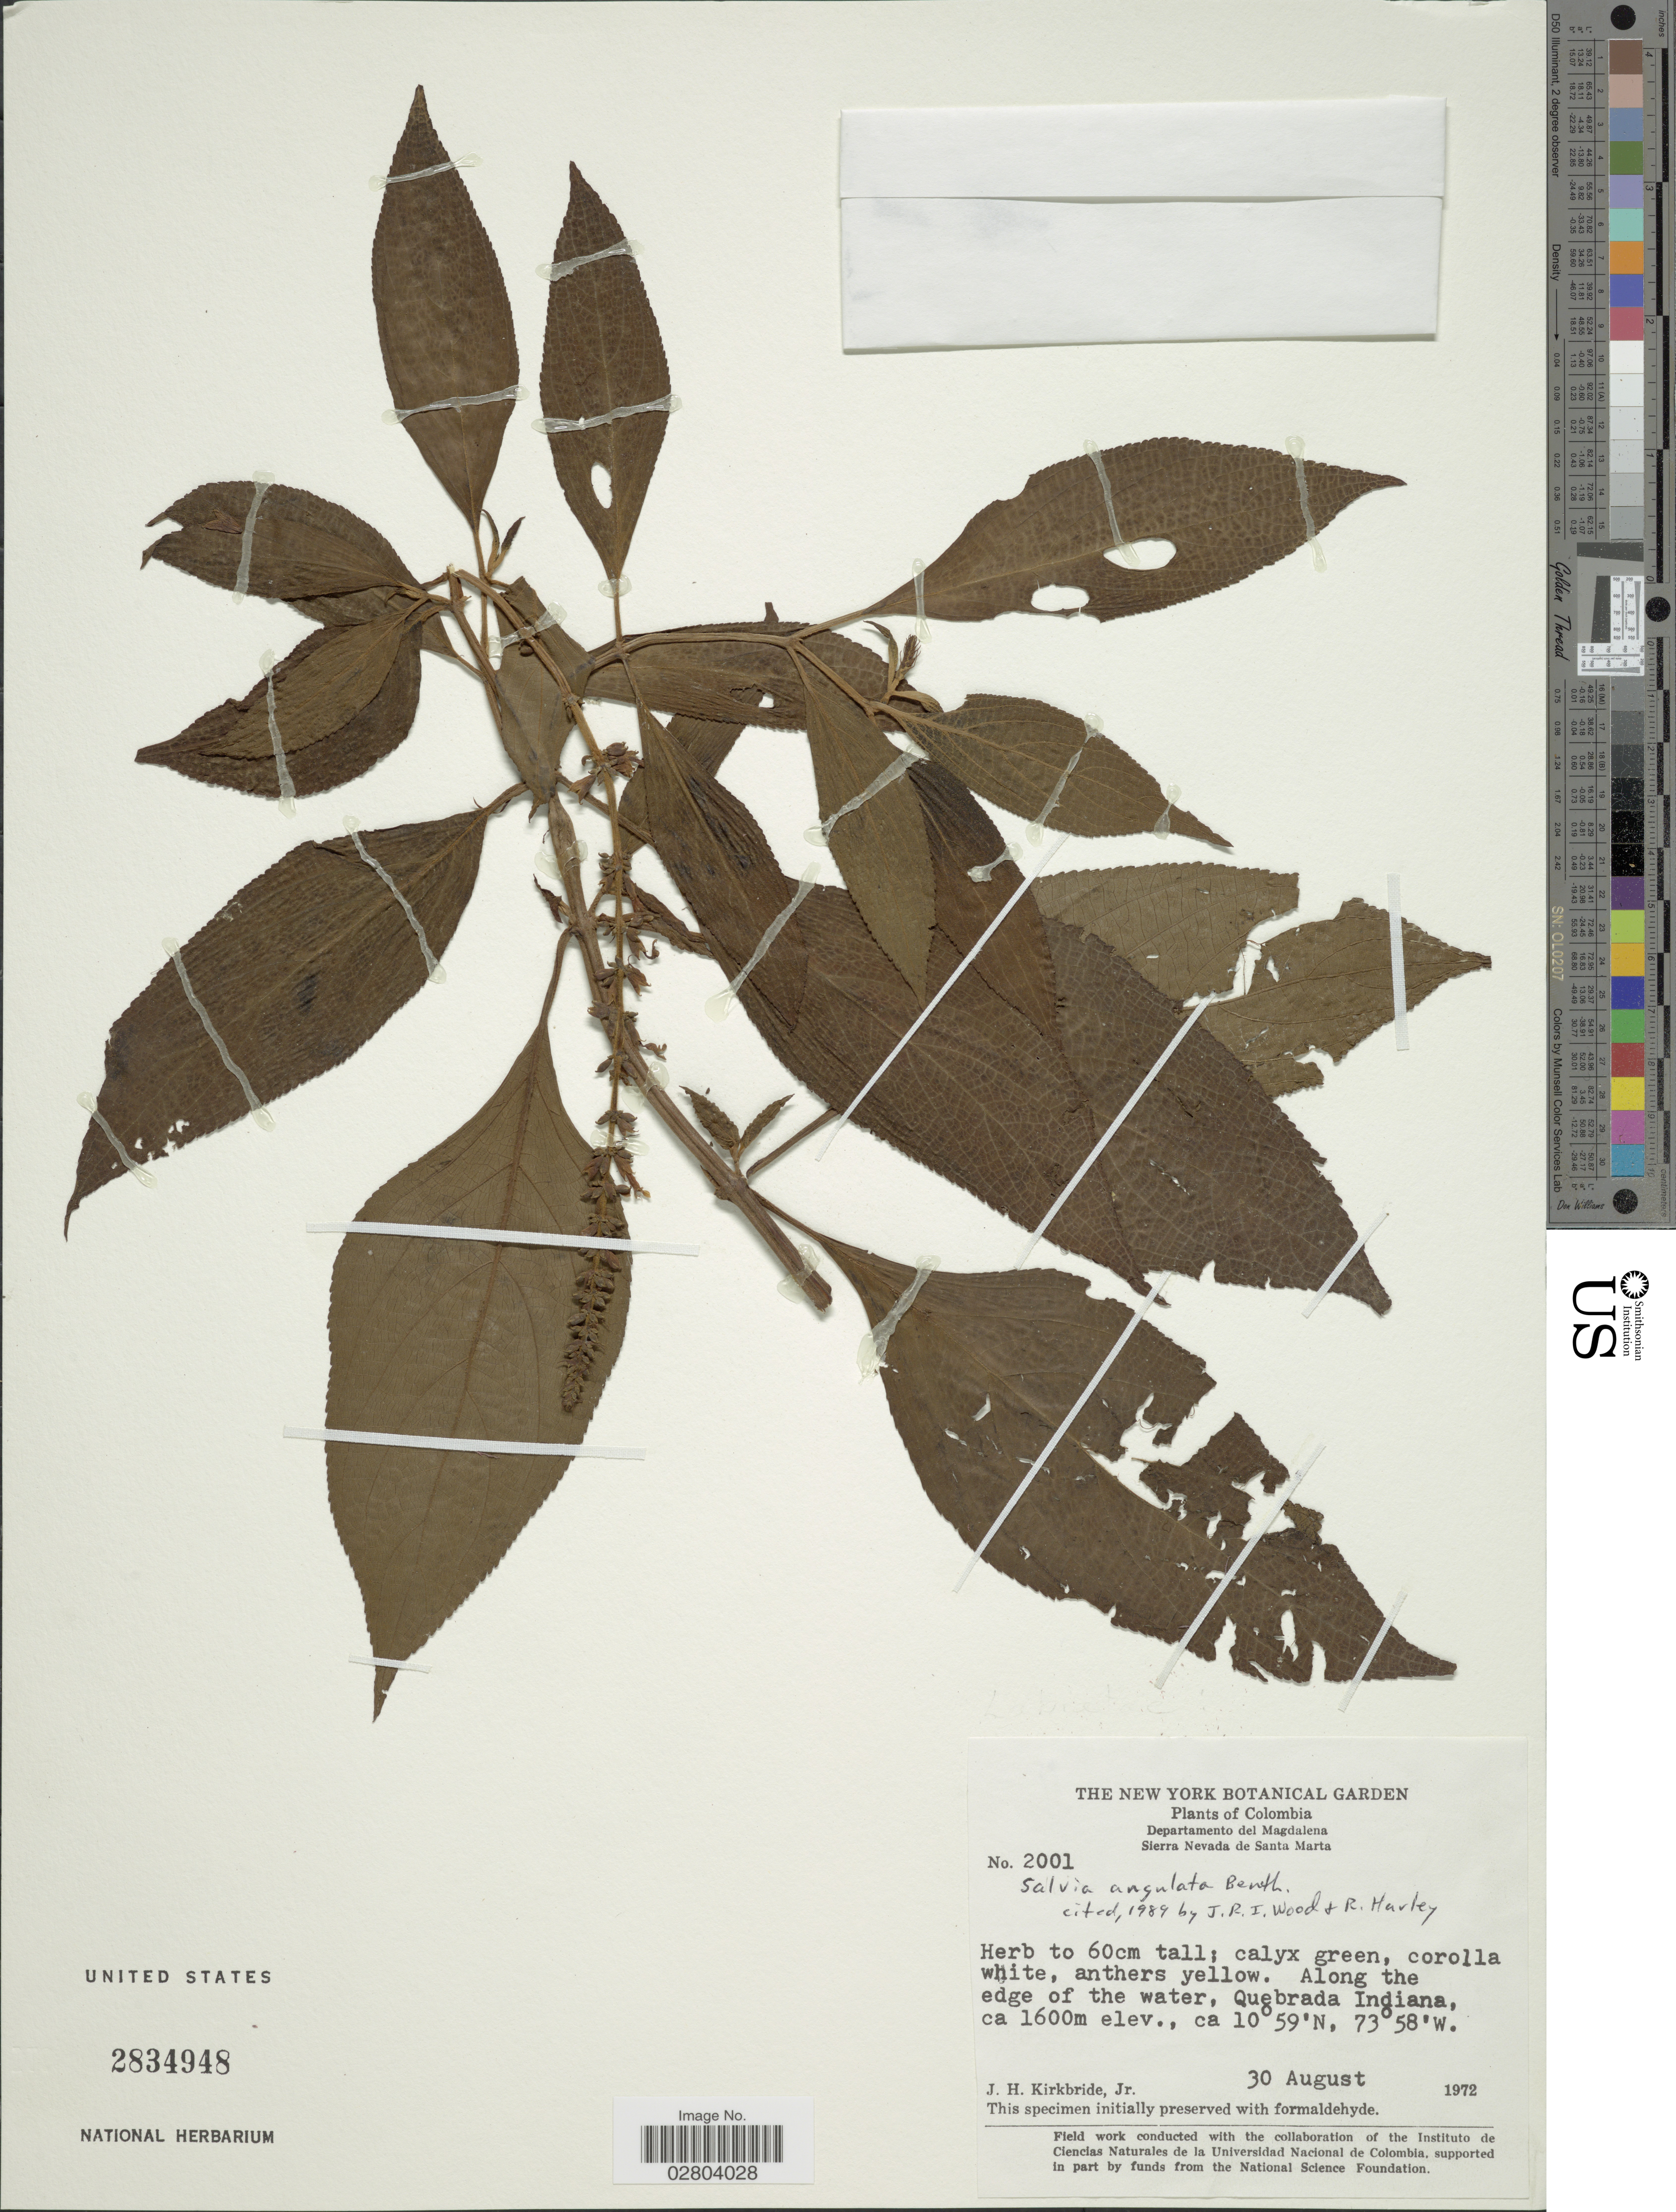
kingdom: Plantae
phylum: Tracheophyta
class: Magnoliopsida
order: Lamiales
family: Lamiaceae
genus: Salvia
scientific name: Salvia angulata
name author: Benth.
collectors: J. H. Kirkbride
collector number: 2001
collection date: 1972-08-30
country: Colombia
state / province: Magdalena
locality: Departamento del Magdalena. Sierra Nevada de Santa Maria, Along the edge of the water, Quebrada Indiana.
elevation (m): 1600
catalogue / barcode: US 2834948